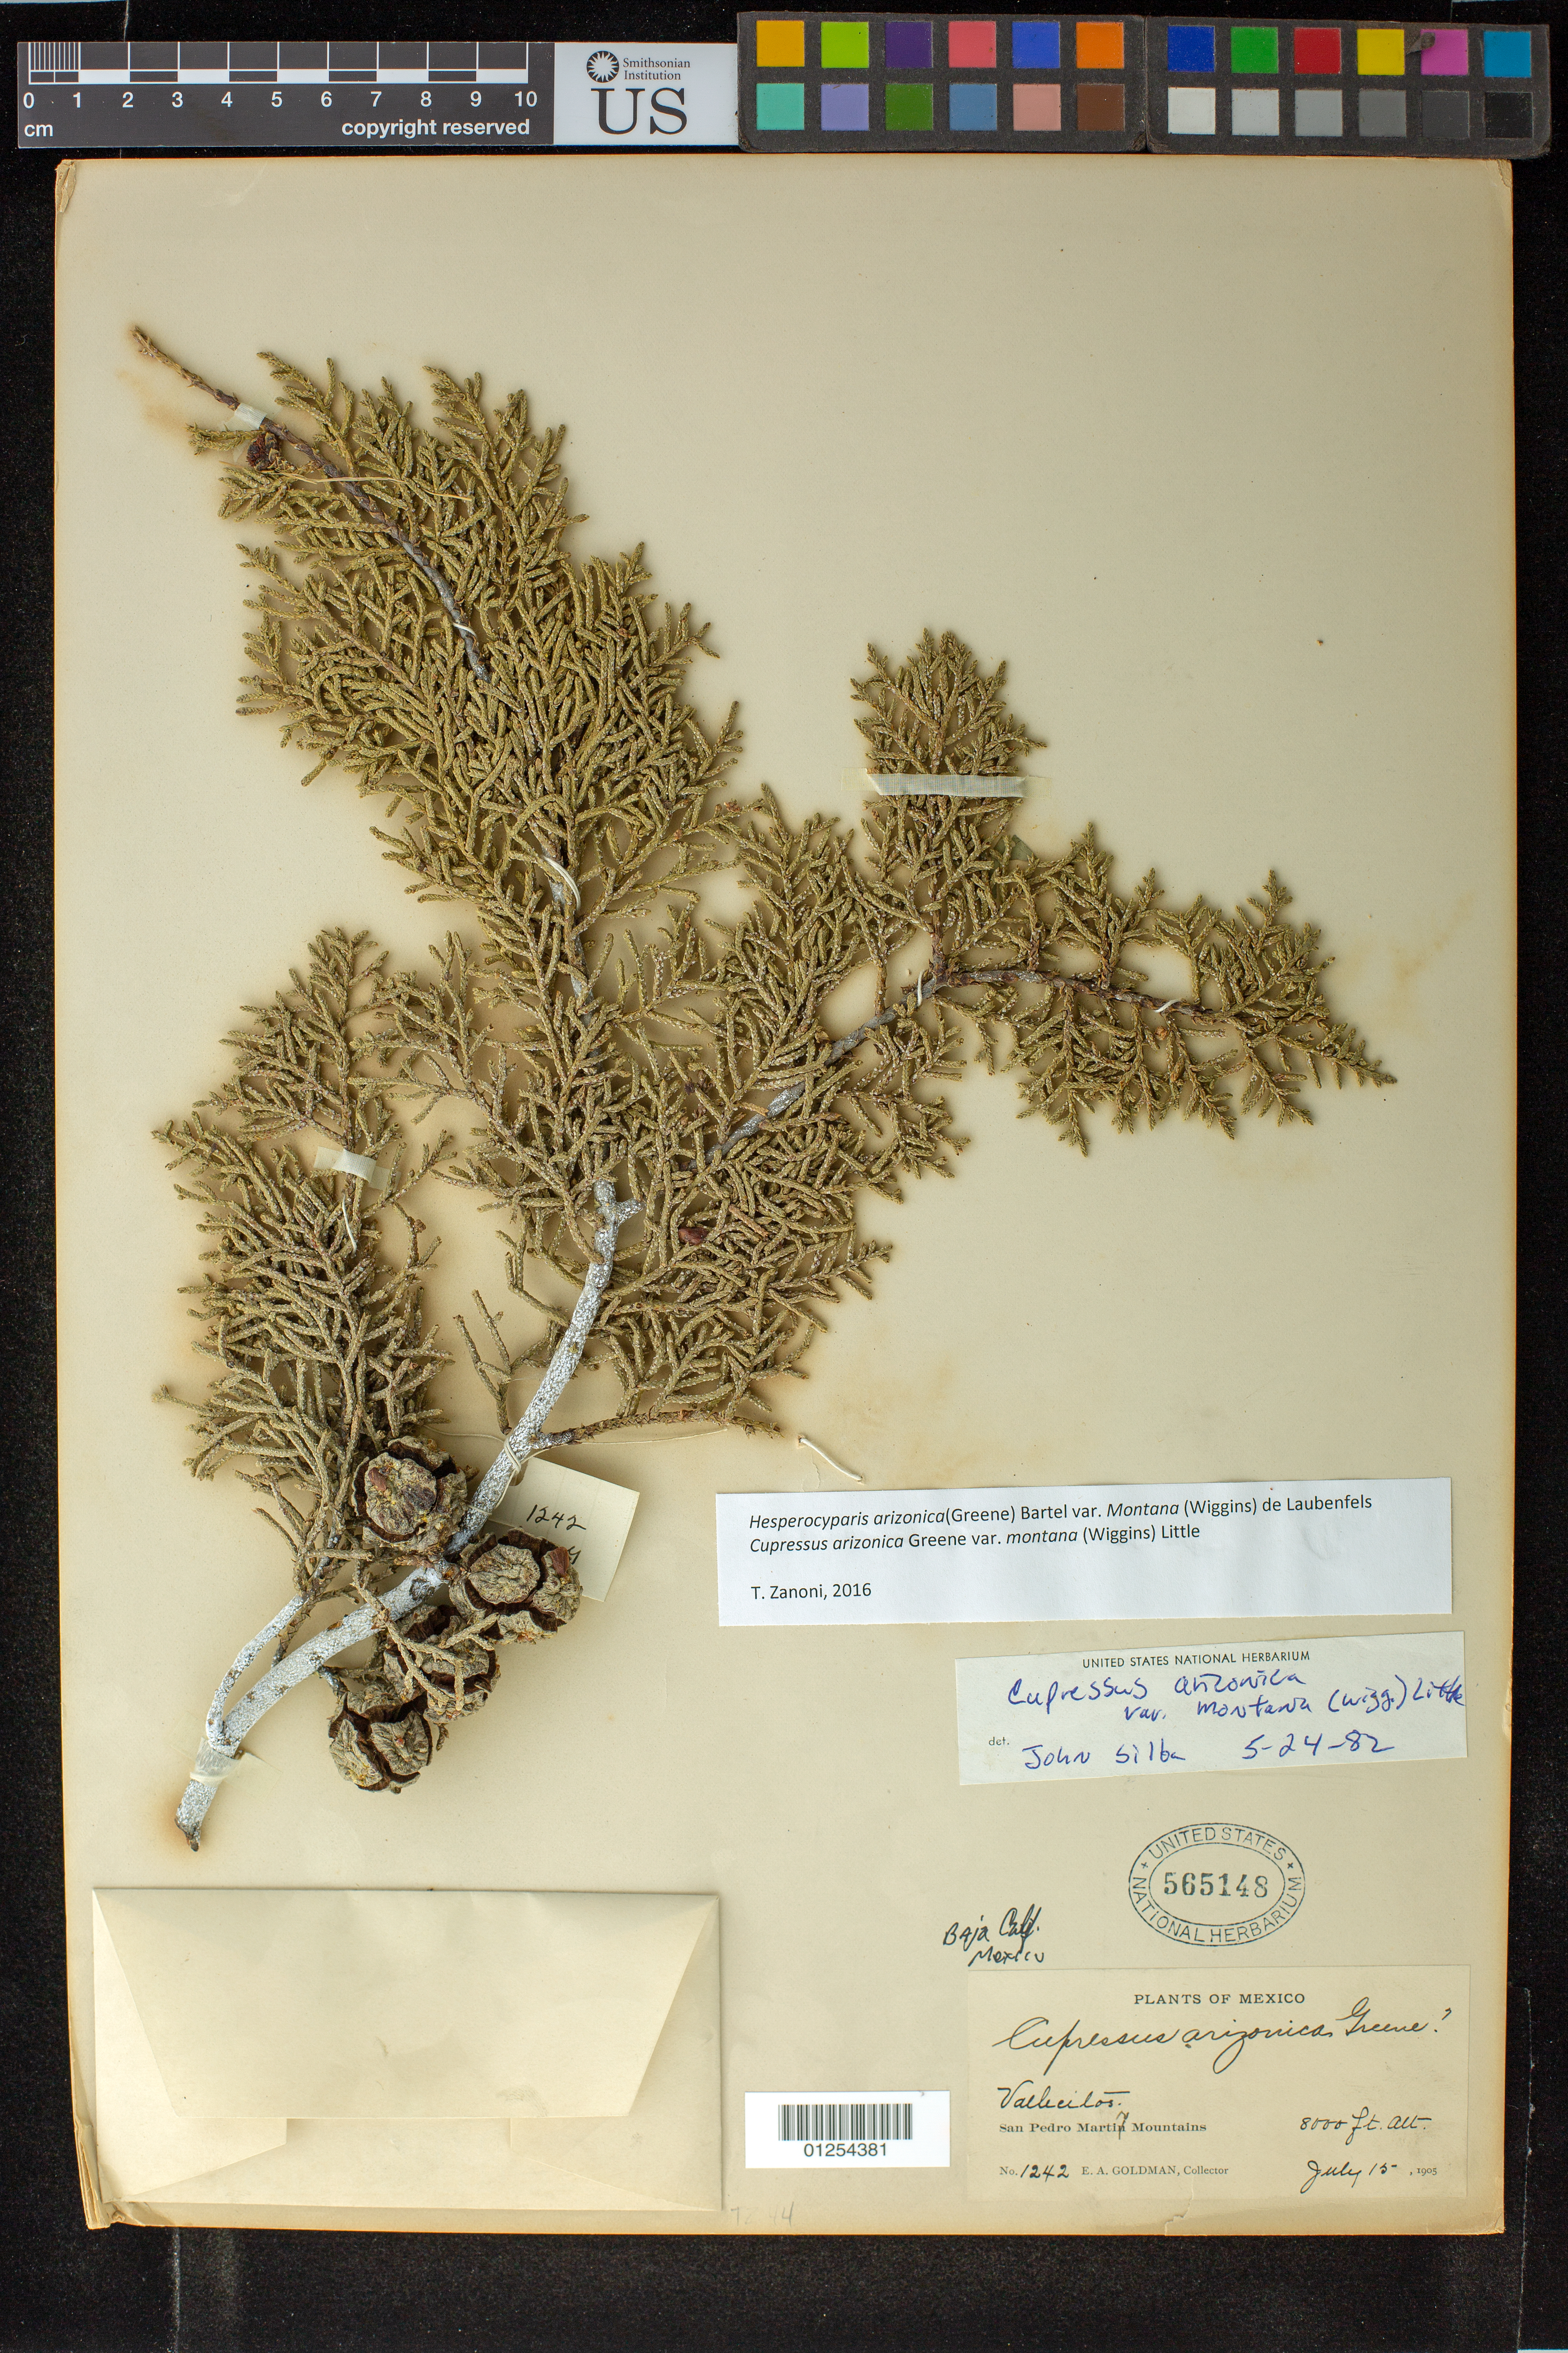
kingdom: Plantae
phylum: Tracheophyta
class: Pinopsida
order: Pinales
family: Cupressaceae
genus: Hesperocyparis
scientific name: Hesperocyparis arizonica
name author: (Greene) Bartel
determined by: Zanoni, T. A., (NY), New York Botanical Garden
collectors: E. A. Goldman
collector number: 1242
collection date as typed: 15 Jul 1905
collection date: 1905-07-15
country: Mexico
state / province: Baja California Norte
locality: Vallecitos. San Pedro Mártir Mountains.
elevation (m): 2438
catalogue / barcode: US 565148